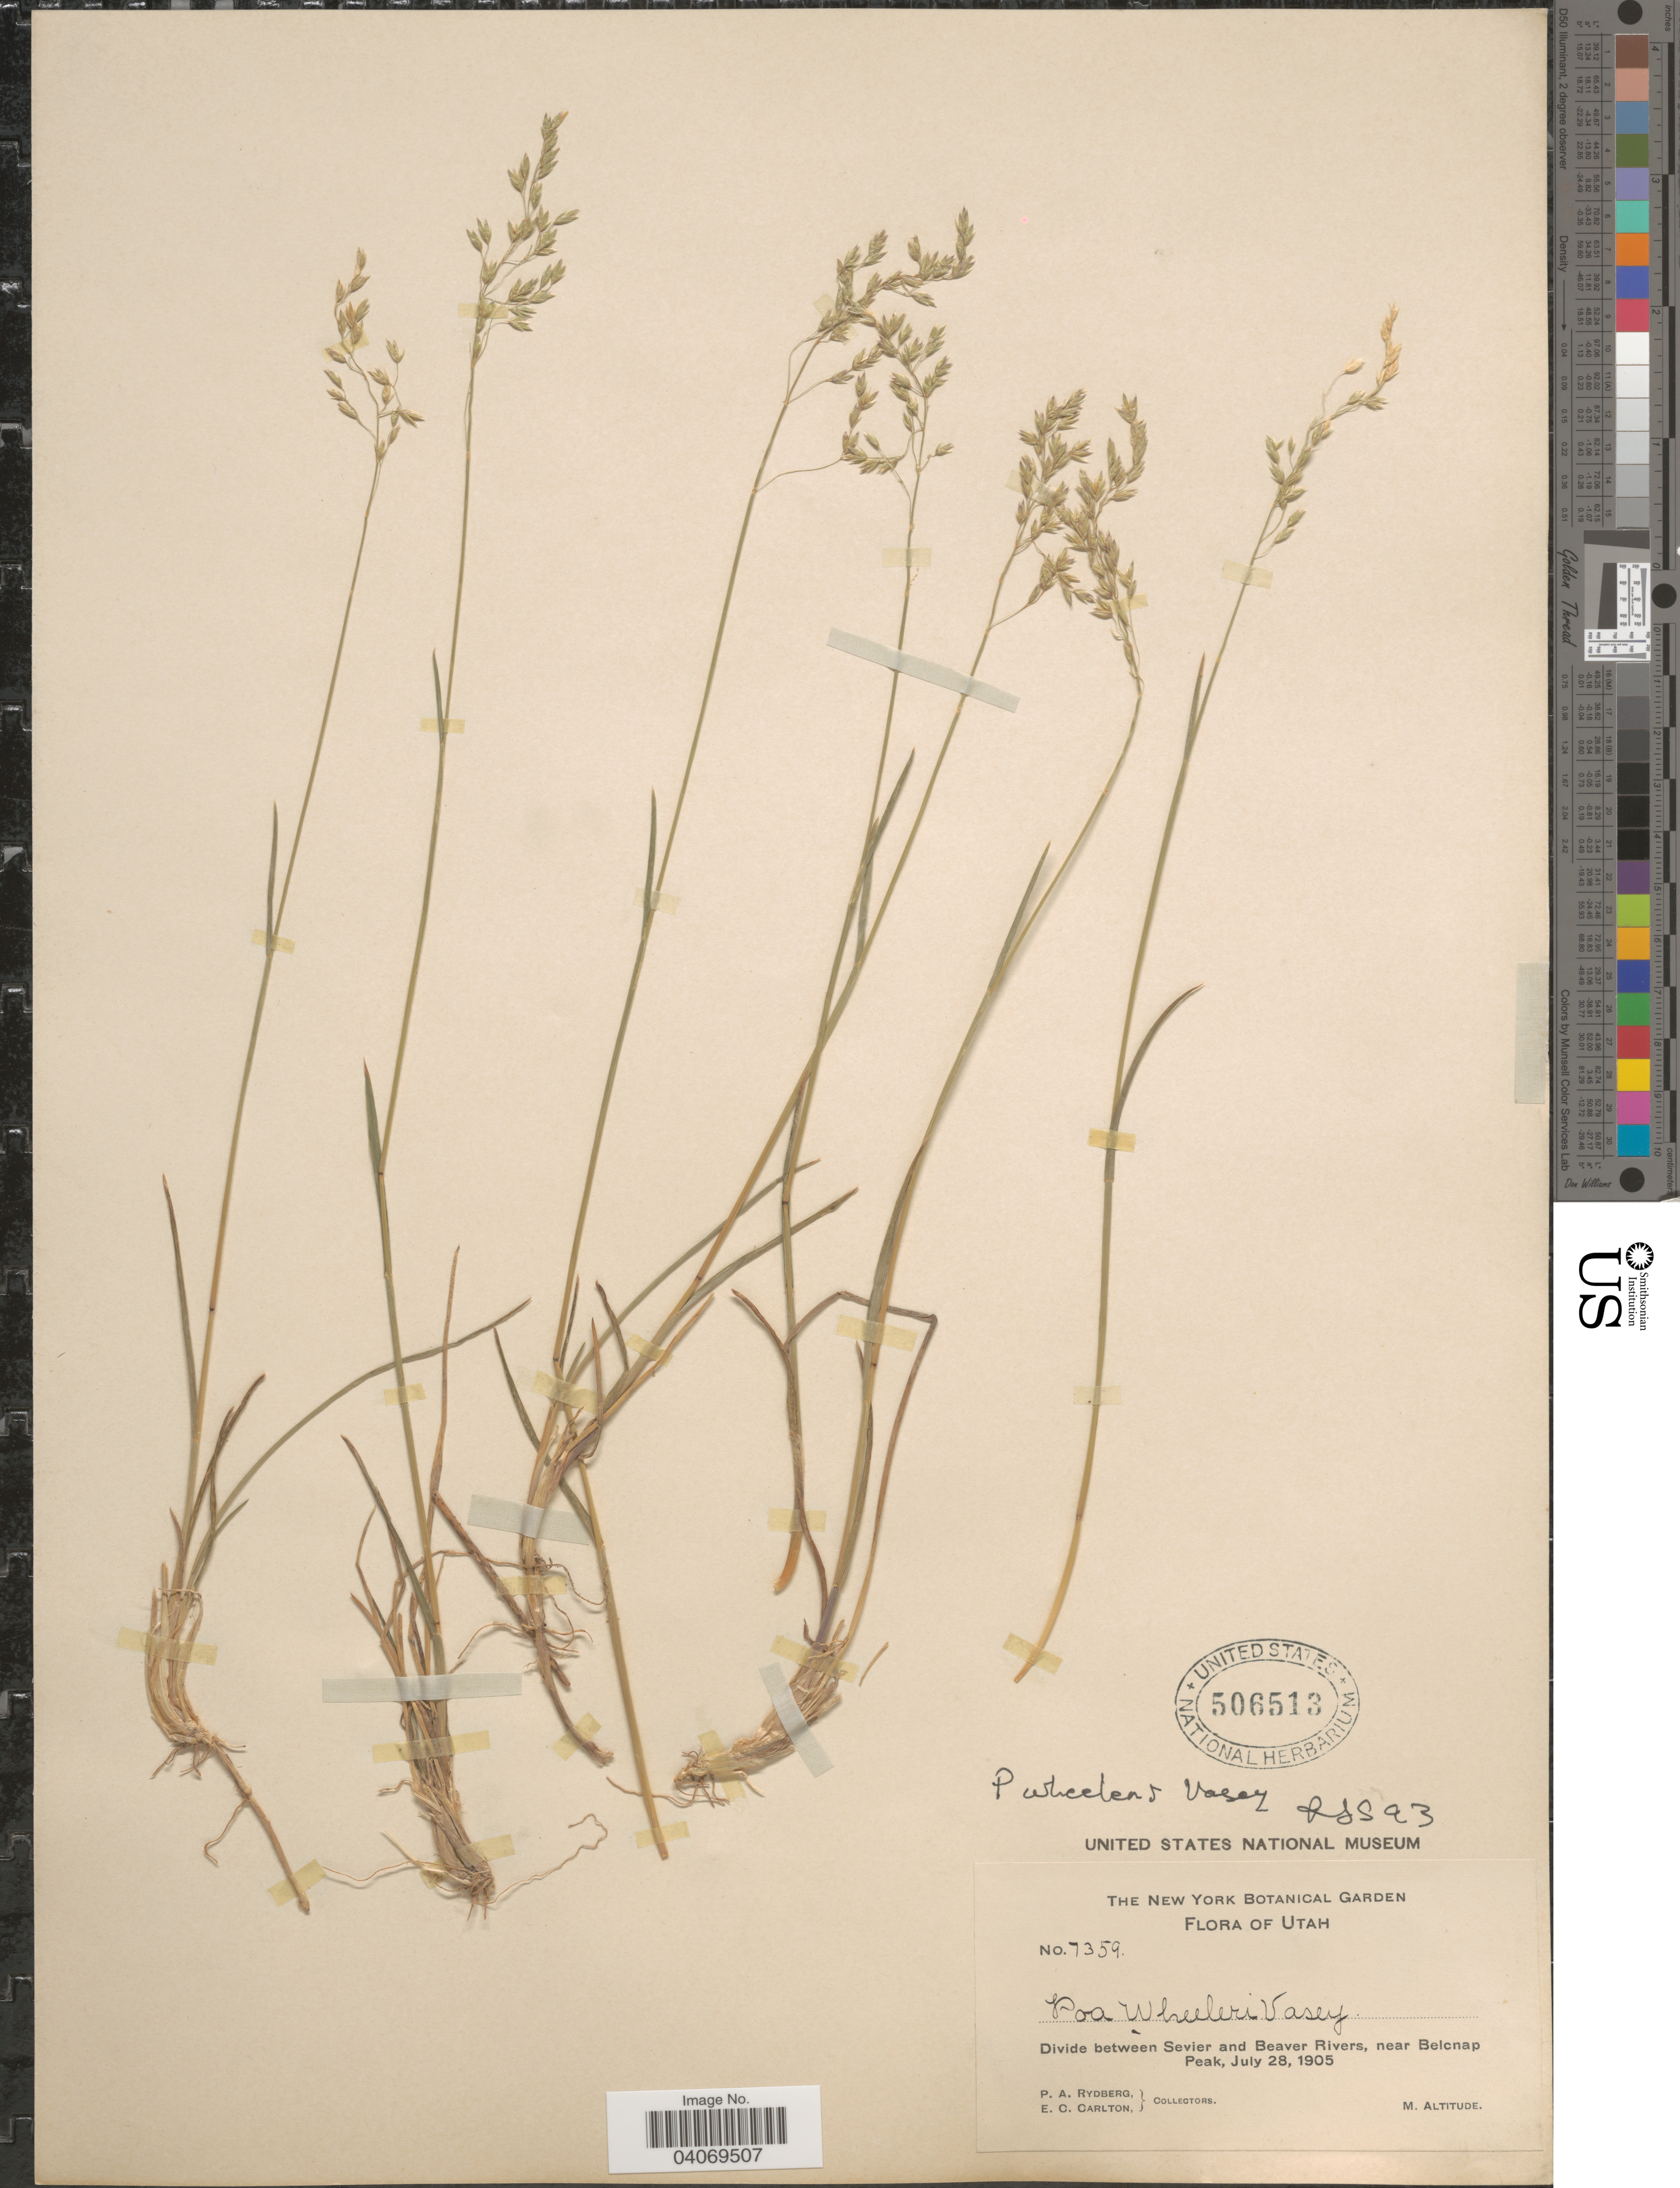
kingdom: Plantae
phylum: Tracheophyta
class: Liliopsida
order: Poales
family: Poaceae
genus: Poa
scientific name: Poa wheeleri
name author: Vasey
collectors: P. A. Rydberg & E. Carlton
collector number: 7359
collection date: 1905-07-28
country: United States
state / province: Utah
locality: Divide between Sevier and Beaver Rivers, near Belcnap Peak.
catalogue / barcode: US 506513